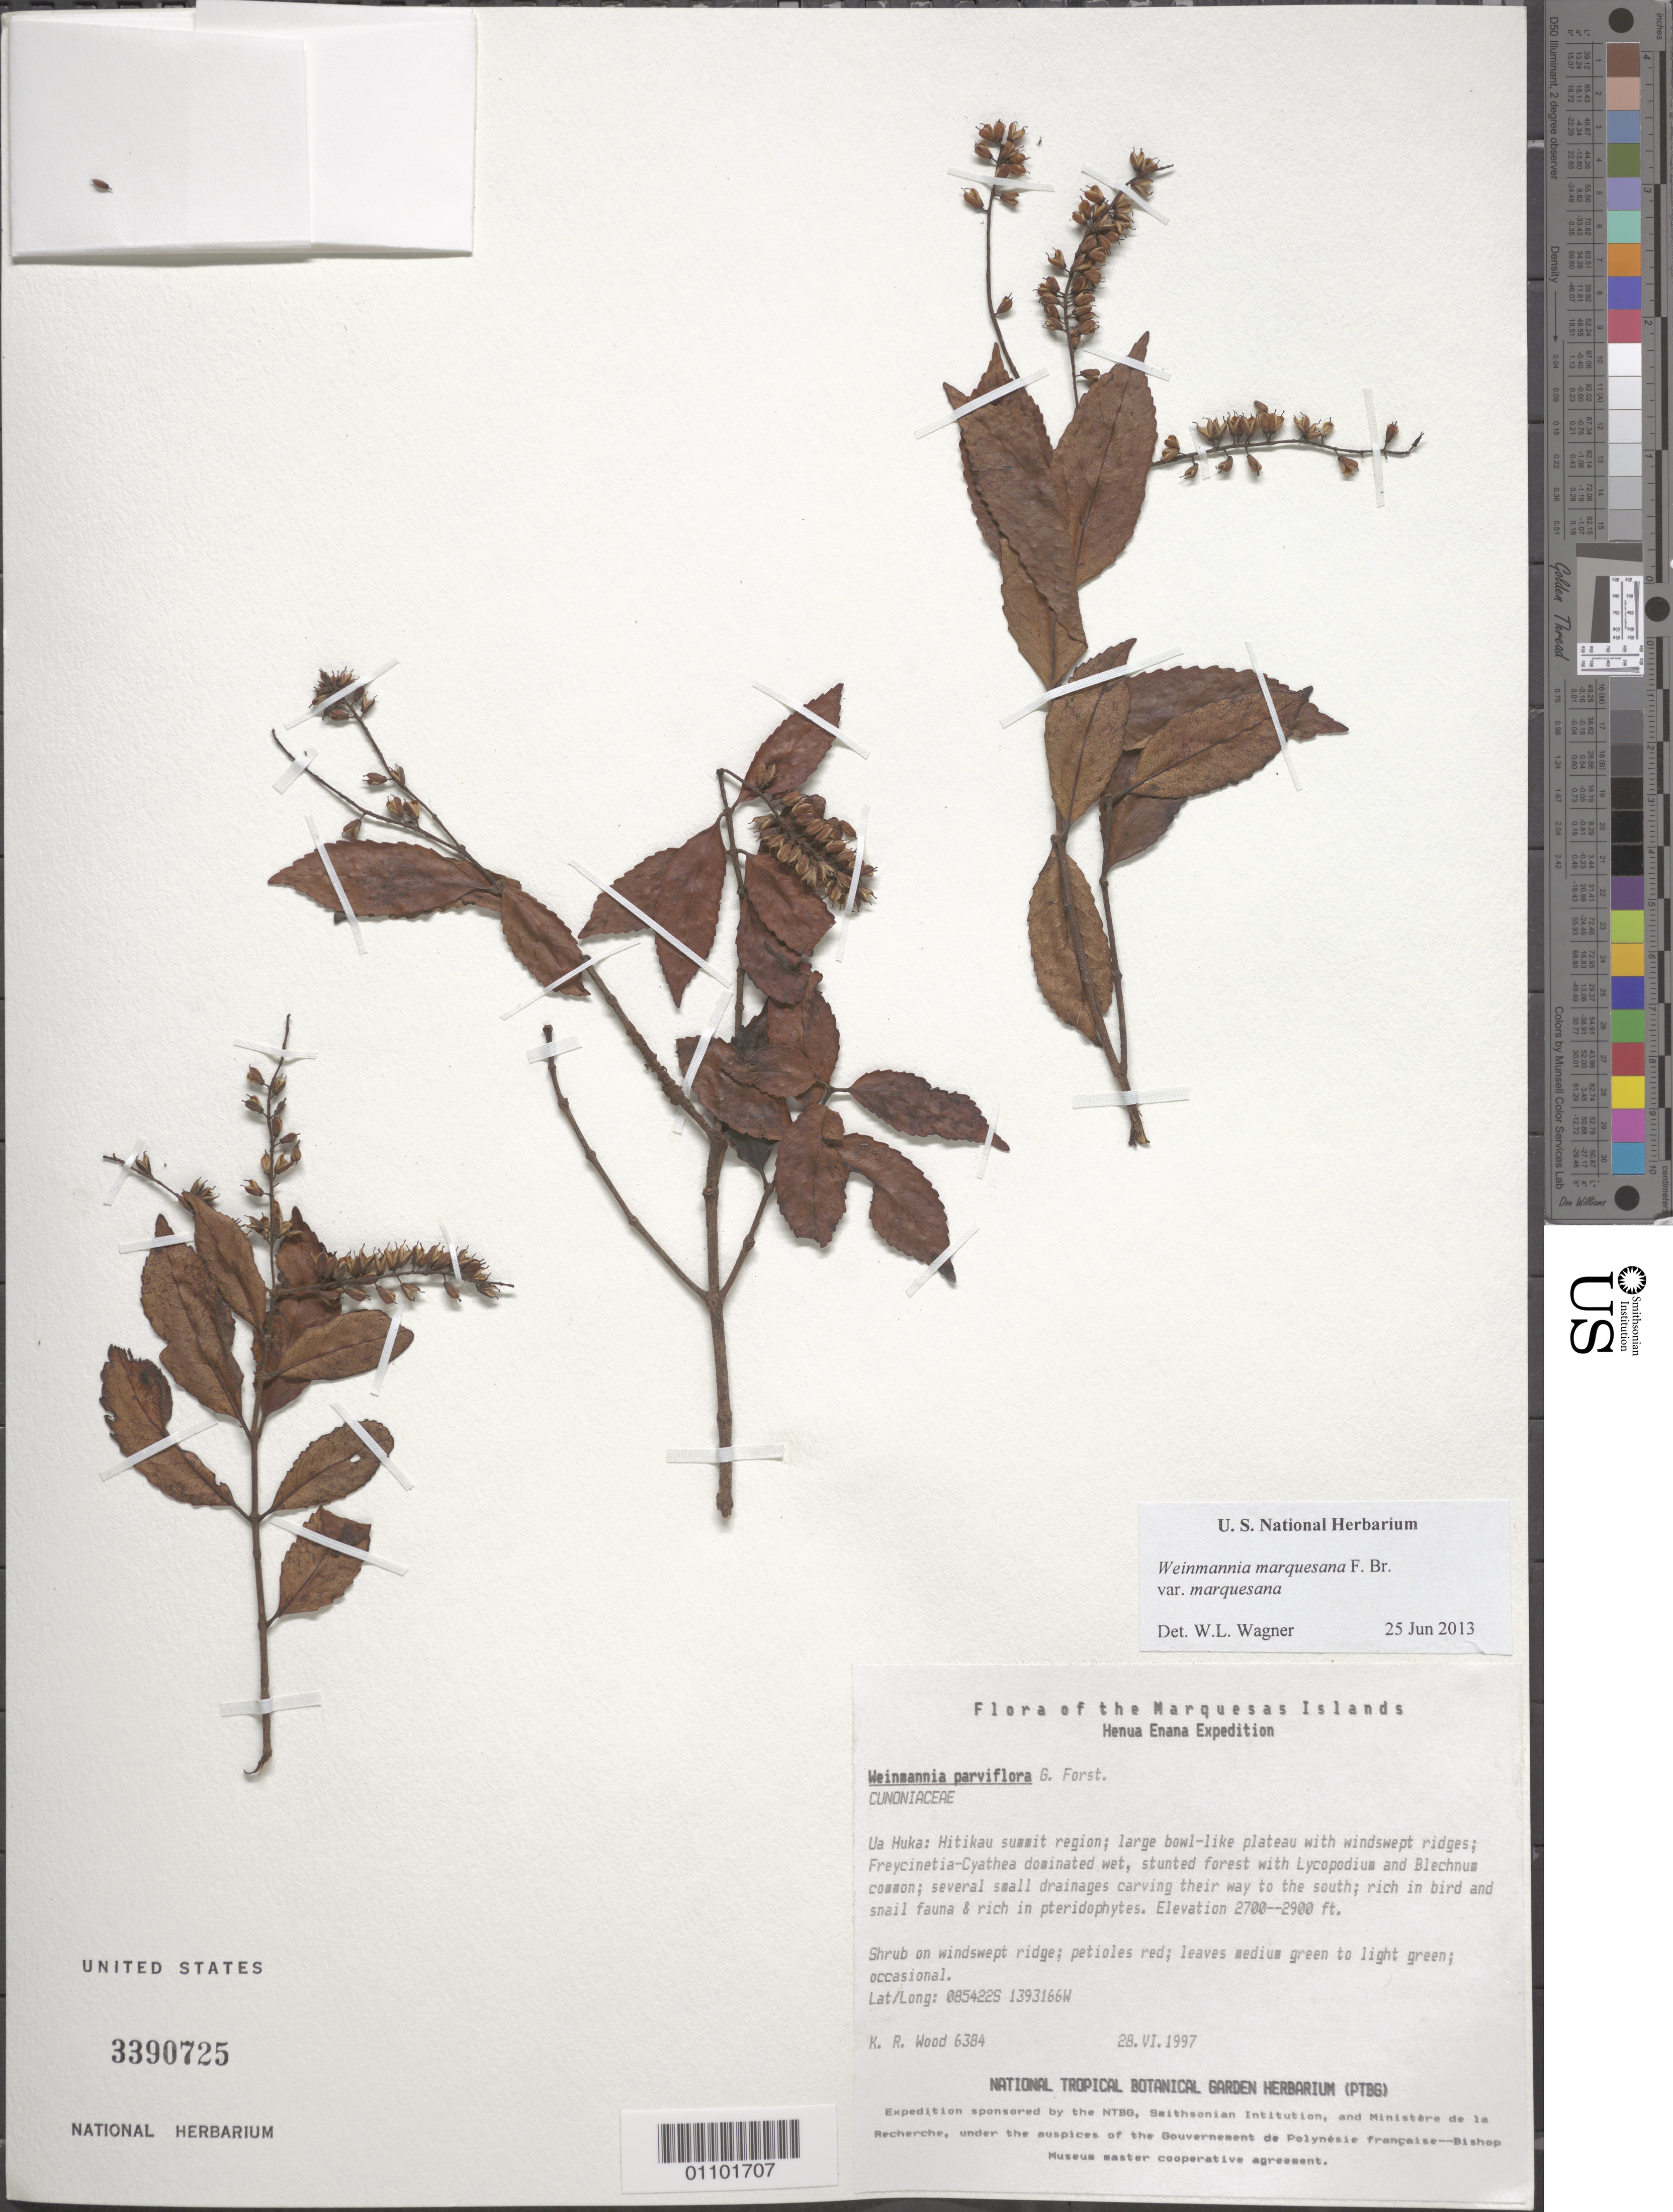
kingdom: Plantae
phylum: Tracheophyta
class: Magnoliopsida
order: Oxalidales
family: Cunoniaceae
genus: Pterophylla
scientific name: Pterophylla marquesana var. marquesana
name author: (F. Br.) Pillon & H.C. Hopkins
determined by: Wagner, W. L., (BOT), Smithsonian Institution - National Museum of Natural History (UNITED STATES)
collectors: K. R. Wood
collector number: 6384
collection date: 1997-06-28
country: French Polynesia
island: Ua Huka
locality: Hitikau summit region, large bowl-like plateau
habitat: Windswept ridges, Freycinetia-Cyathea dominated wet stunted forest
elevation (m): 823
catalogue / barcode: US 3390725